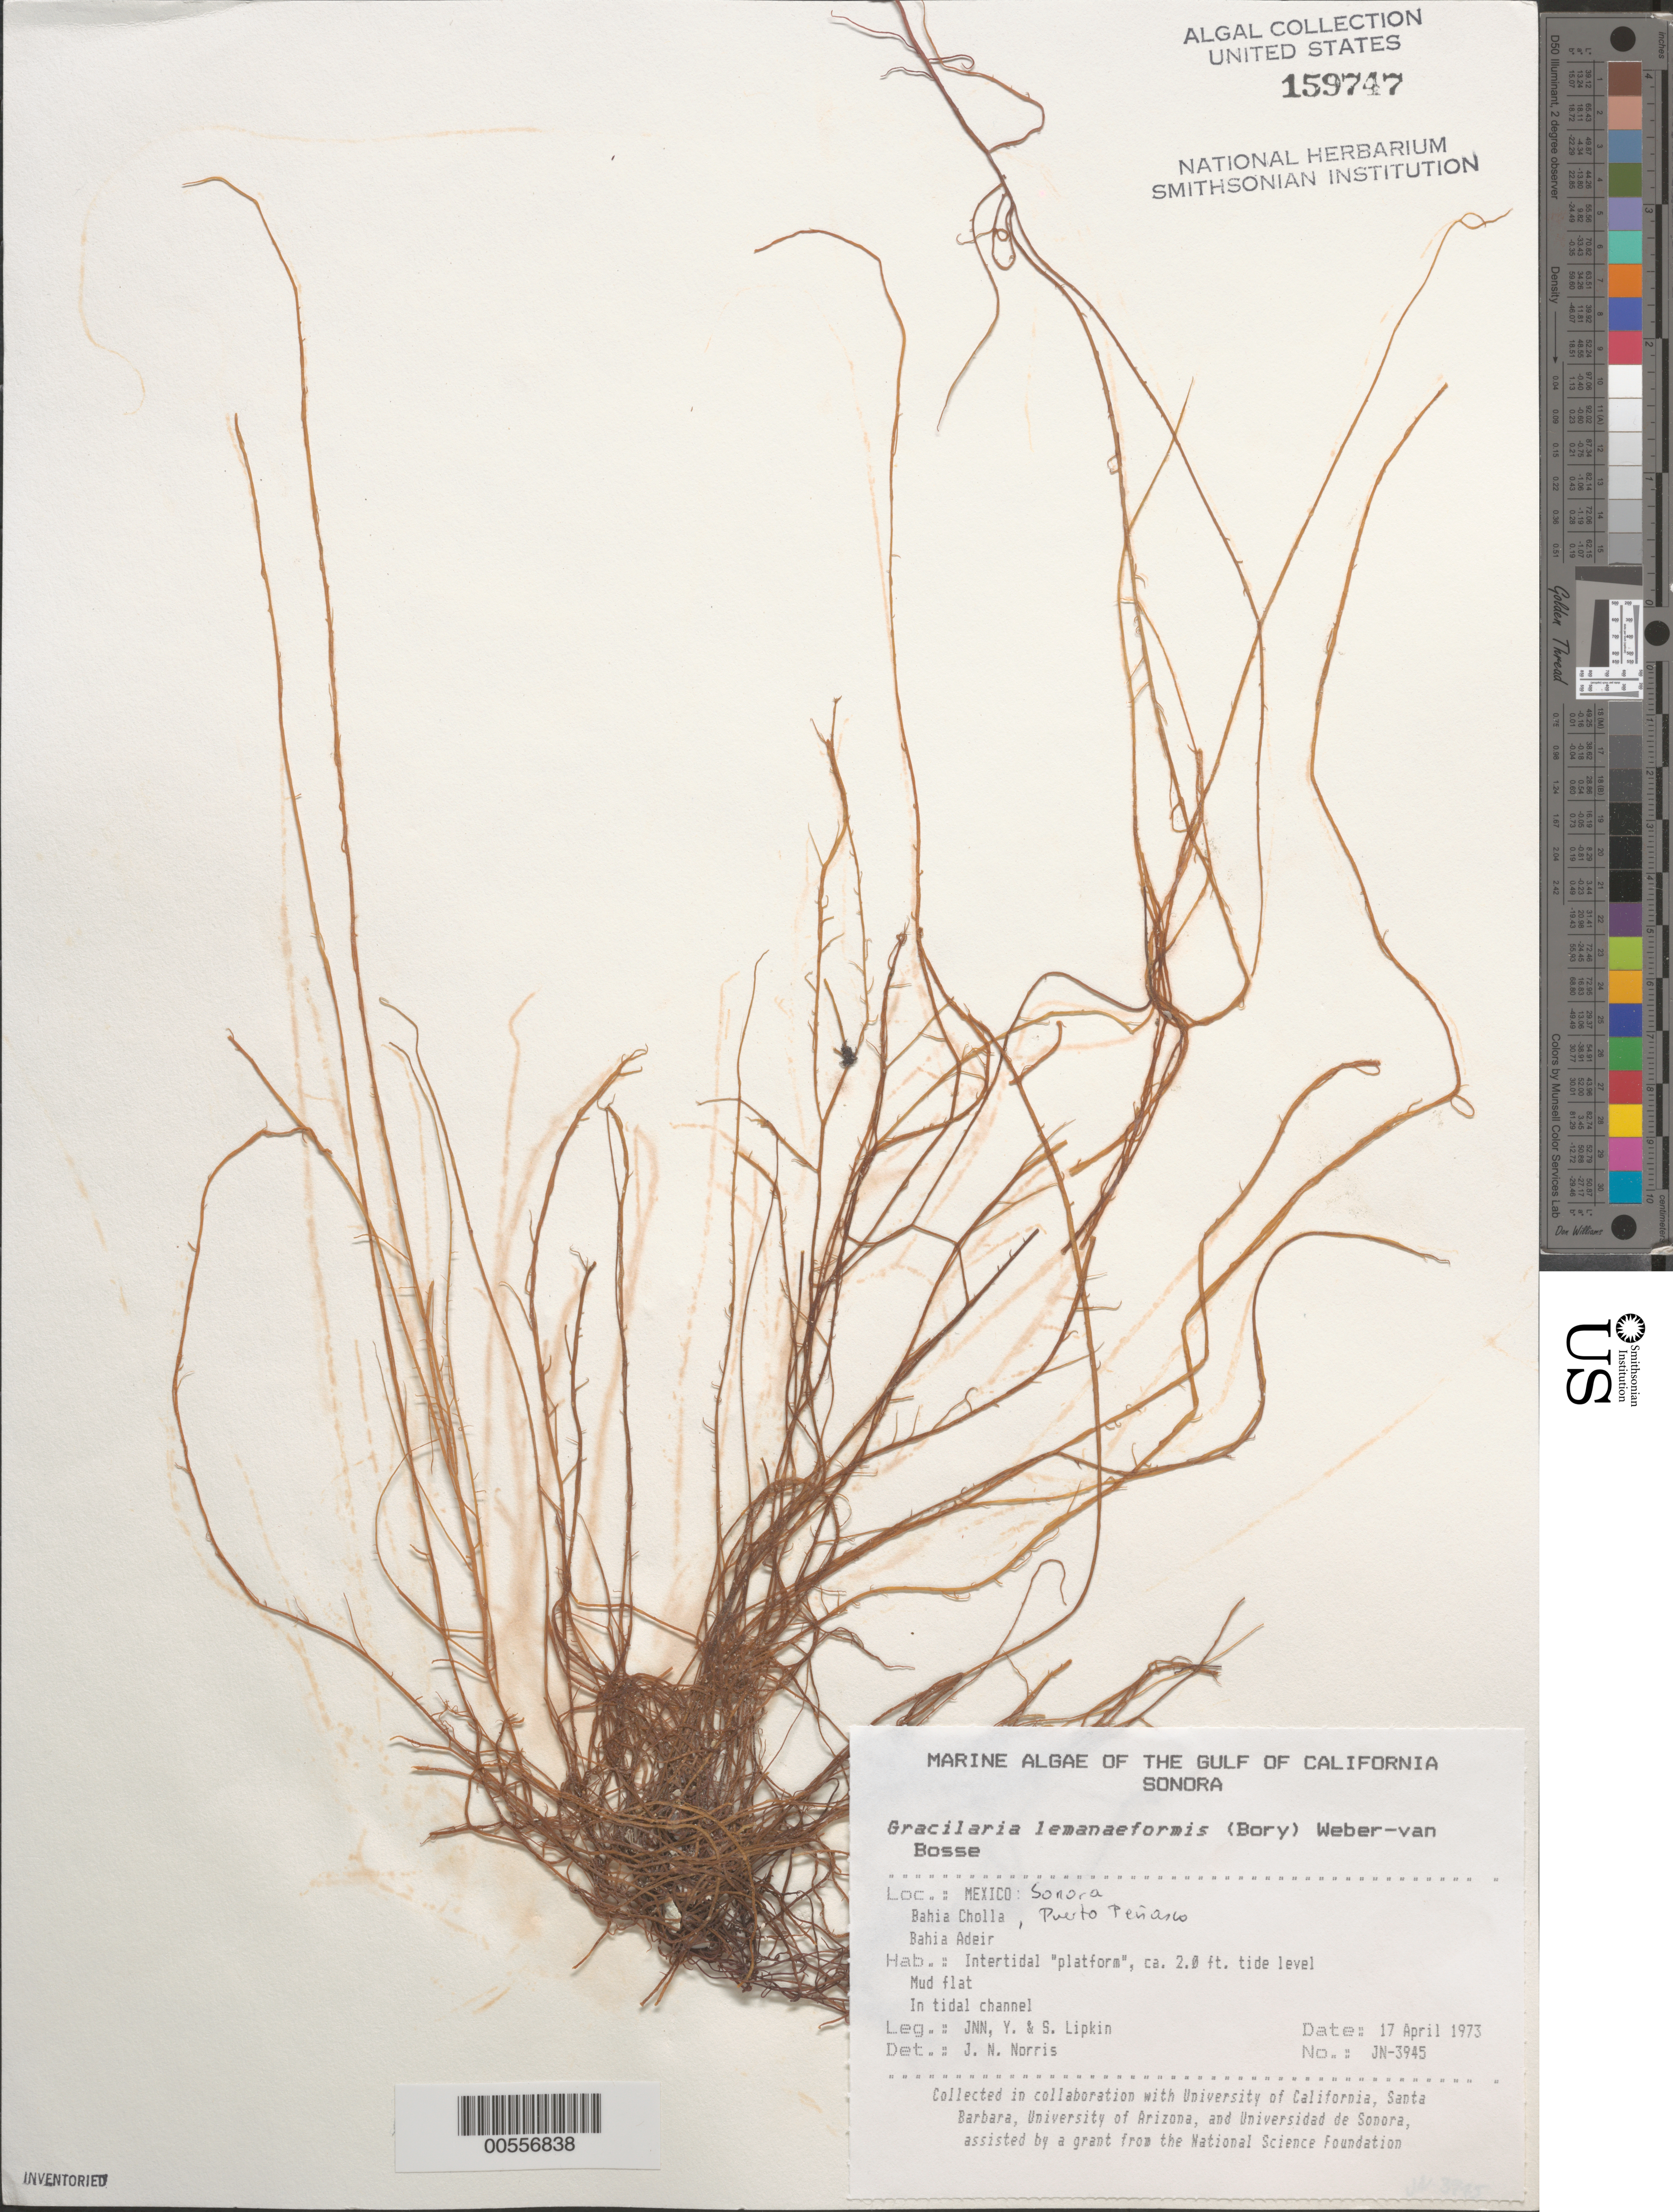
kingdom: Plantae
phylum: Rhodophyta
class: Florideophyceae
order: Gracilariales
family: Gracilariaceae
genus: Gracilariopsis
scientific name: Gracilariopsis lemaneiformis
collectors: J. N. Norris, Y. Lipkin & S. Lipkin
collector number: JN-3945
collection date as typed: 17 Apr 1973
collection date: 1973-04-17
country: Mexico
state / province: Sonora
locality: Bahia Cholla, Bahia Adeir, Puerto Penasco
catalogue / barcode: US 159747